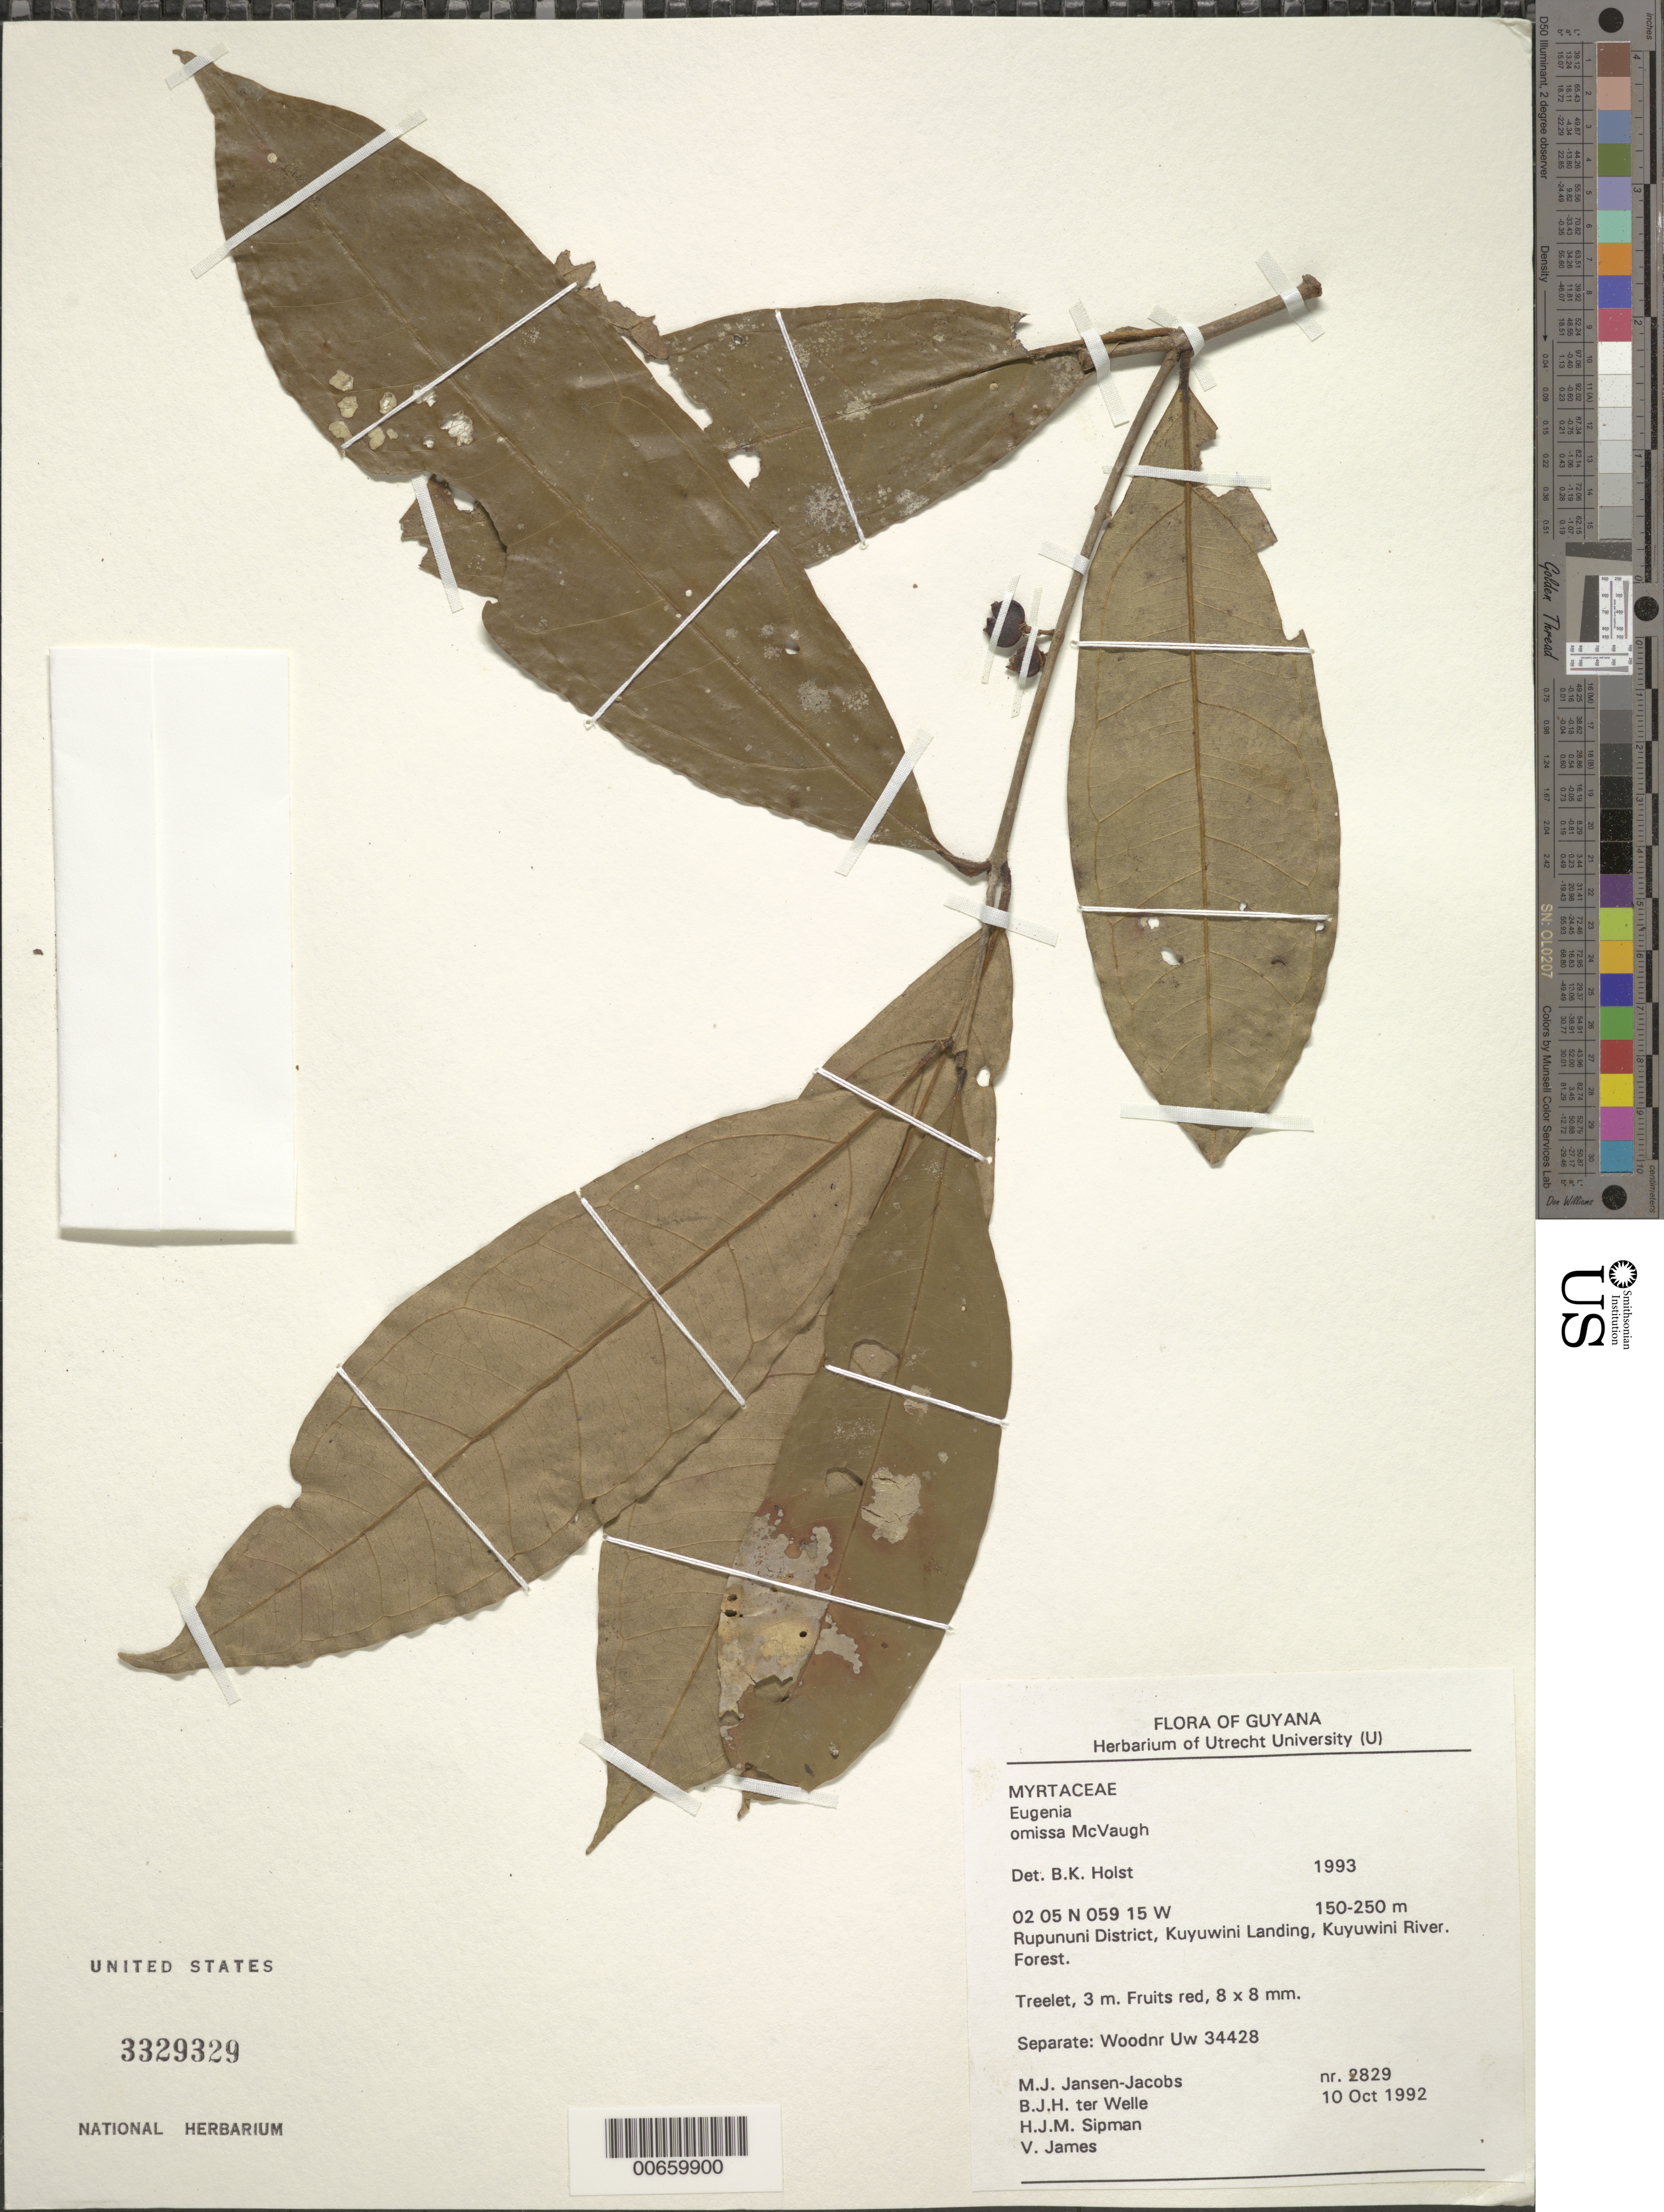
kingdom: Plantae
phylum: Tracheophyta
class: Magnoliopsida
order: Myrtales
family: Myrtaceae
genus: Eugenia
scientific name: Eugenia omissa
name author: McVaugh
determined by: Holst, Bruce K.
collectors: M. J. Jansen-Jacobs, B. Welle, H. J. M. Sipman & V. James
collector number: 2829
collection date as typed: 10-Oct-92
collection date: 1992-10-10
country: Guyana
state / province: U. Takutu-U. Essequibo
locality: Kuyuwini Landing, Kuyuwini River, Rupununi District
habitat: Forest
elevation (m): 150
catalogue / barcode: US 3329329